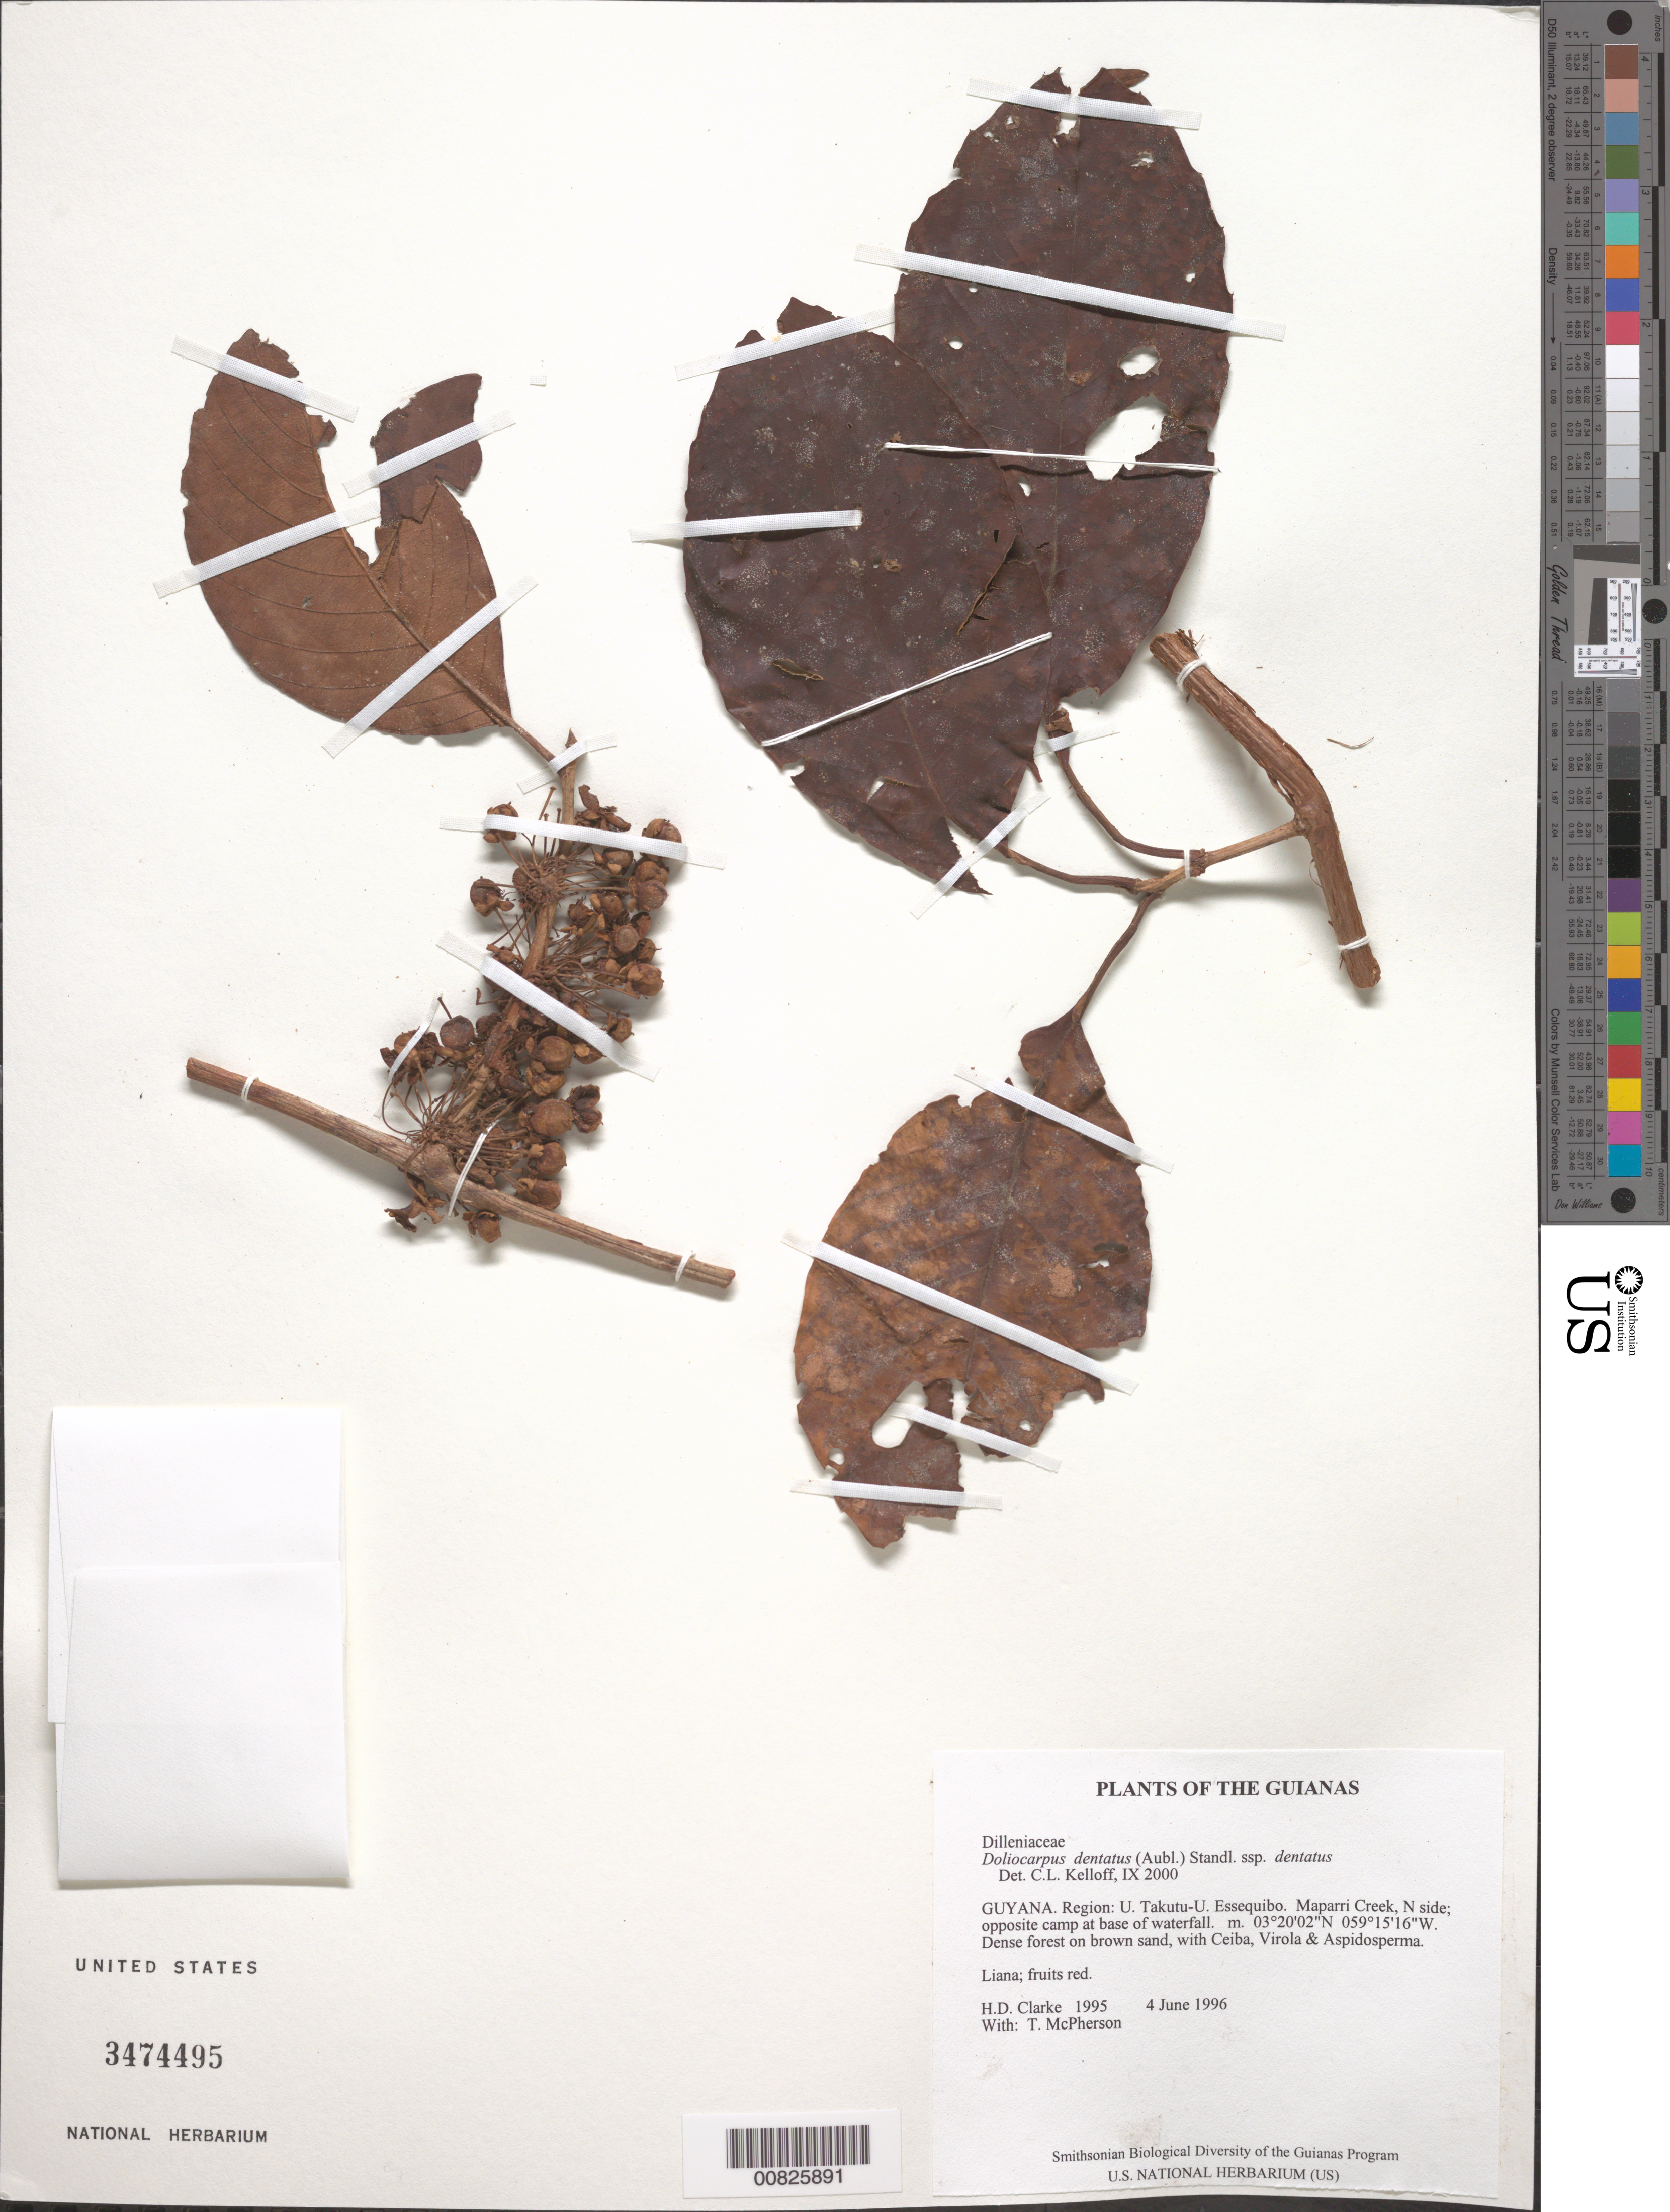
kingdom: Plantae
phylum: Tracheophyta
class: Magnoliopsida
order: Dilleniales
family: Dilleniaceae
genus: Doliocarpus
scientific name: Doliocarpus dentatus subsp. dentatus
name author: (Aubl.) Standl.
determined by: Kelloff, Carol L., (US), Smithsonian Institution - National Museum of Natural History (UNITED STATES)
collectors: H. D. Clarke & T. McPherson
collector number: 1995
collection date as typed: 5 June 1996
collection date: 1996-06-05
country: Guyana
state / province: U. Takutu-U. Essequibo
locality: Maparri Creek, N side; opposite camp at base of waterfall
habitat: Streamside vegetation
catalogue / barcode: US 3474495